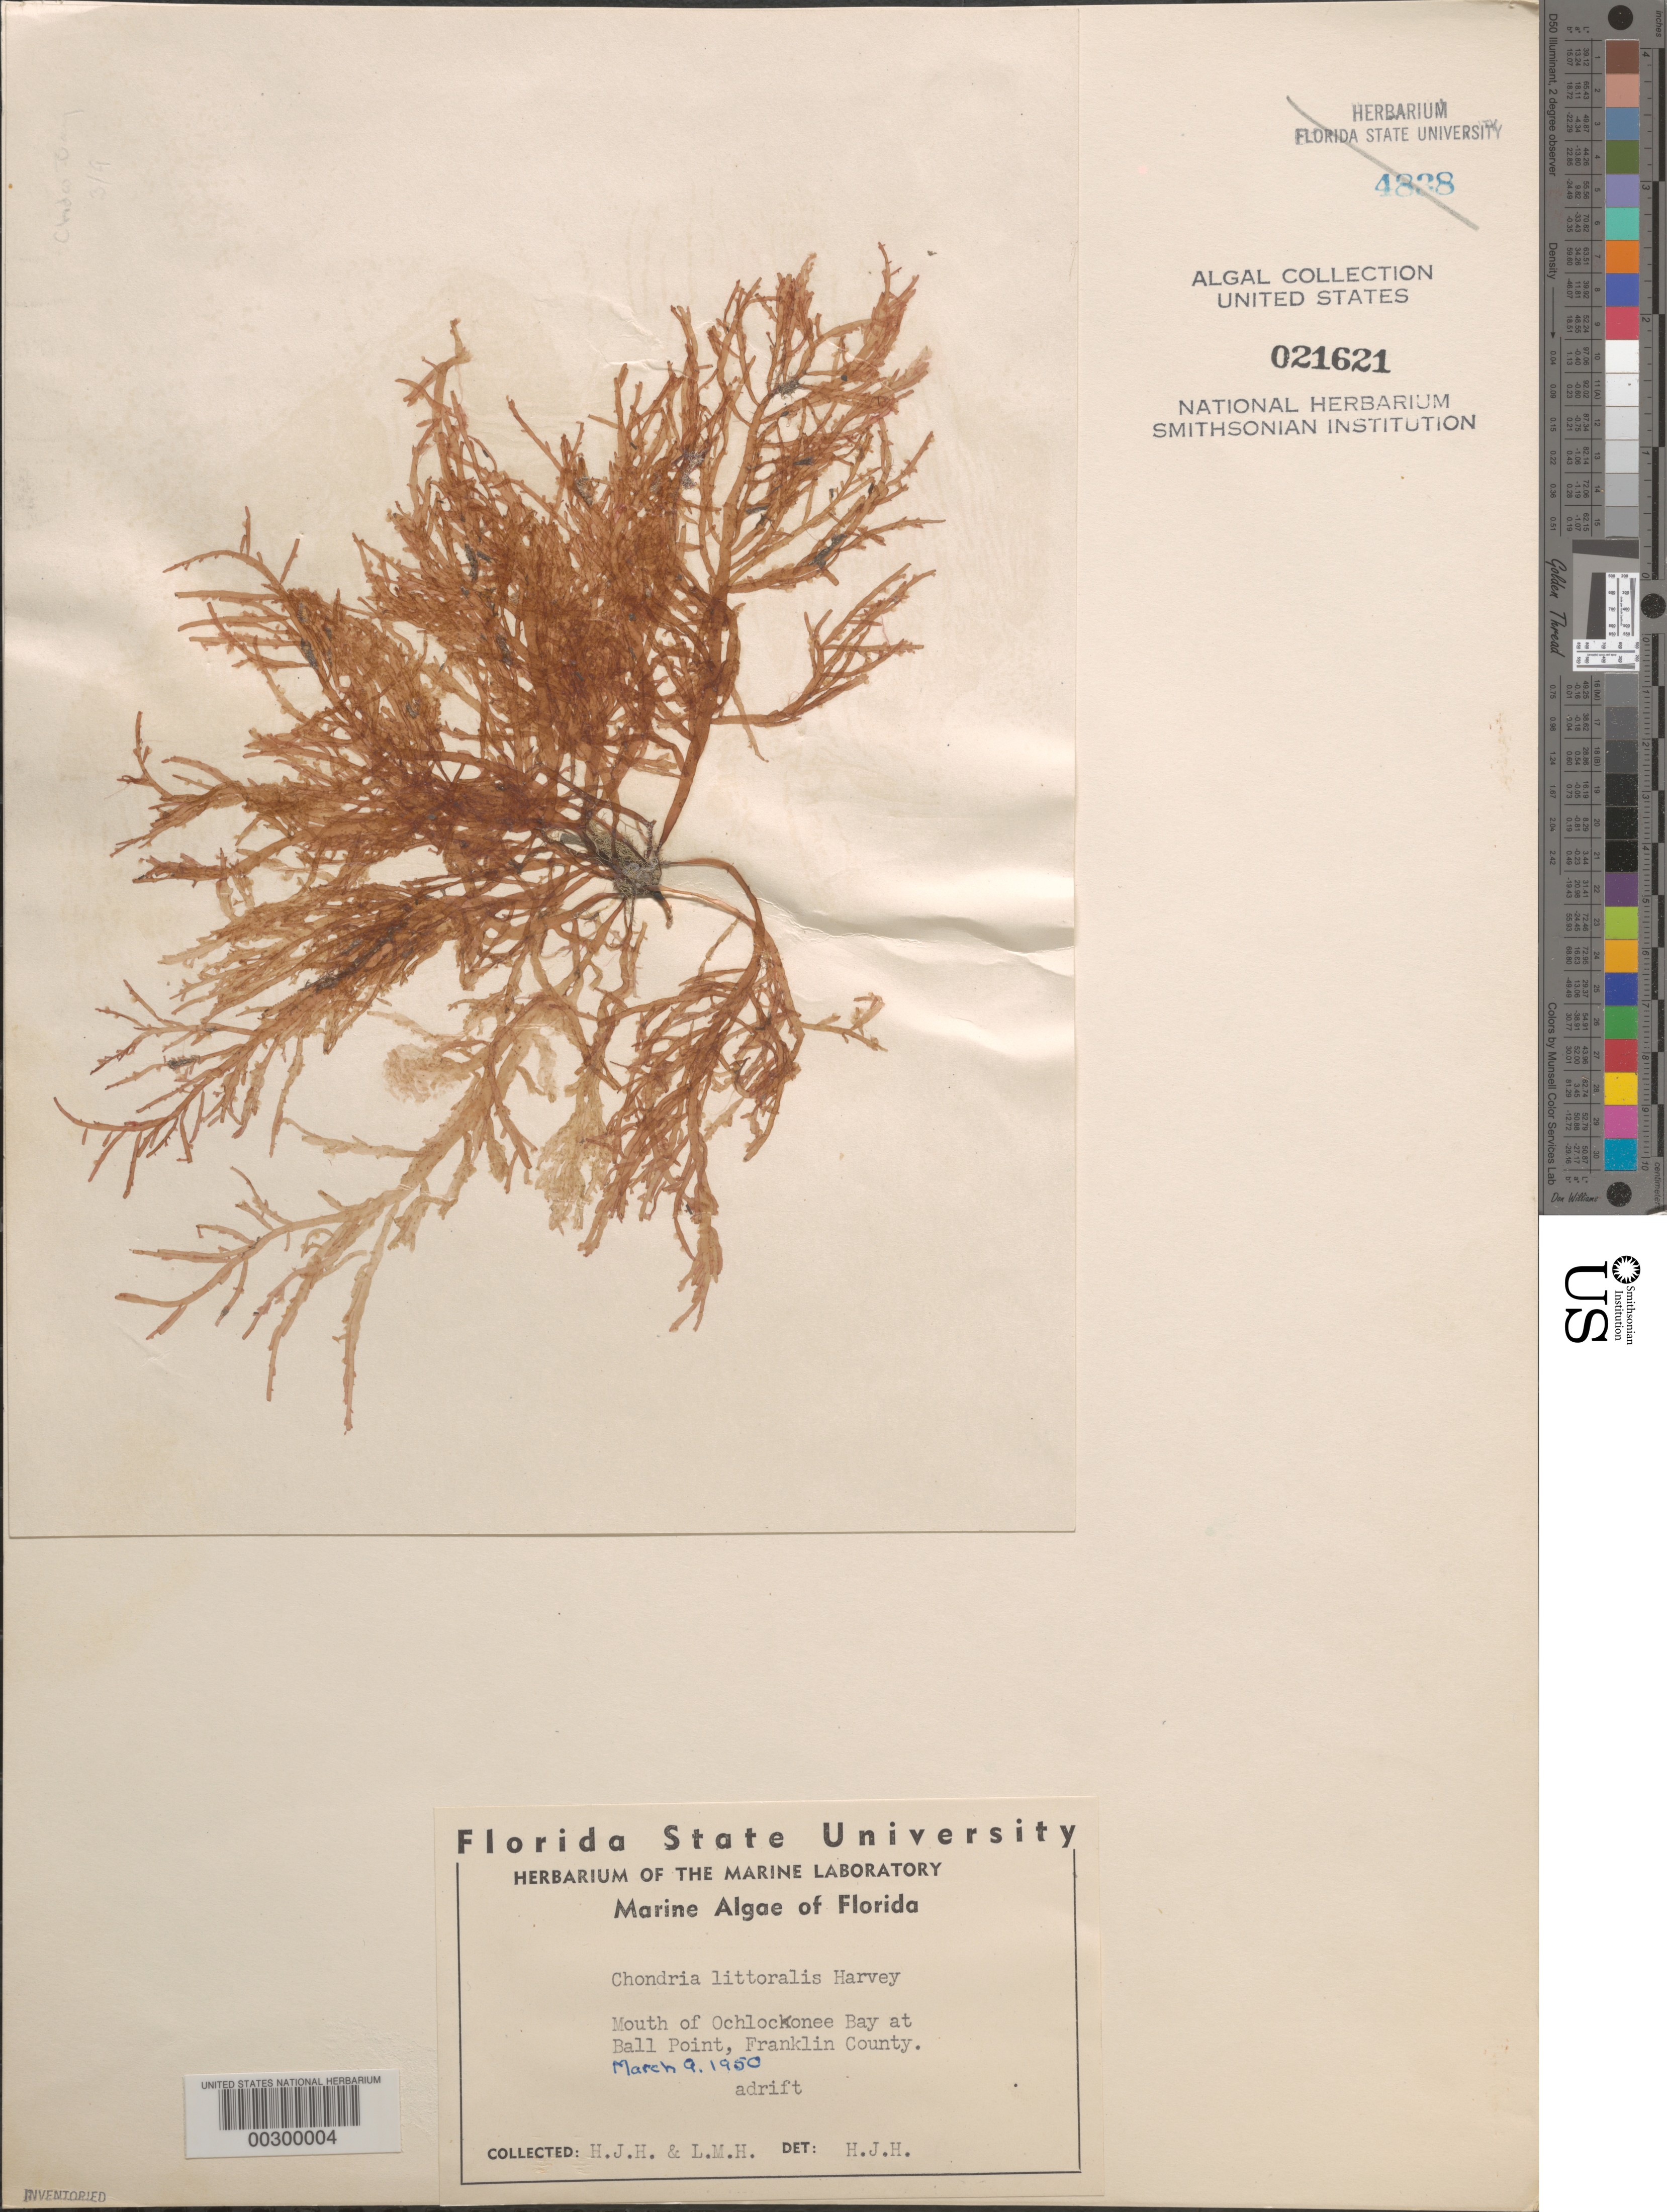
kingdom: Plantae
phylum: Rhodophyta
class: Florideophyceae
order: Ceramiales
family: Rhodomelaceae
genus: Chondria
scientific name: Chondria littoralis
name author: Harv.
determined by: Humm, Harold J.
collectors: H. J. Humm & L. Henry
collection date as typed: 09 Mar 1950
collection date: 1950-03-09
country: United States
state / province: Florida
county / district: Franklin County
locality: Ochlockonee Bay mouth, Bald Point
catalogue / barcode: US 21621